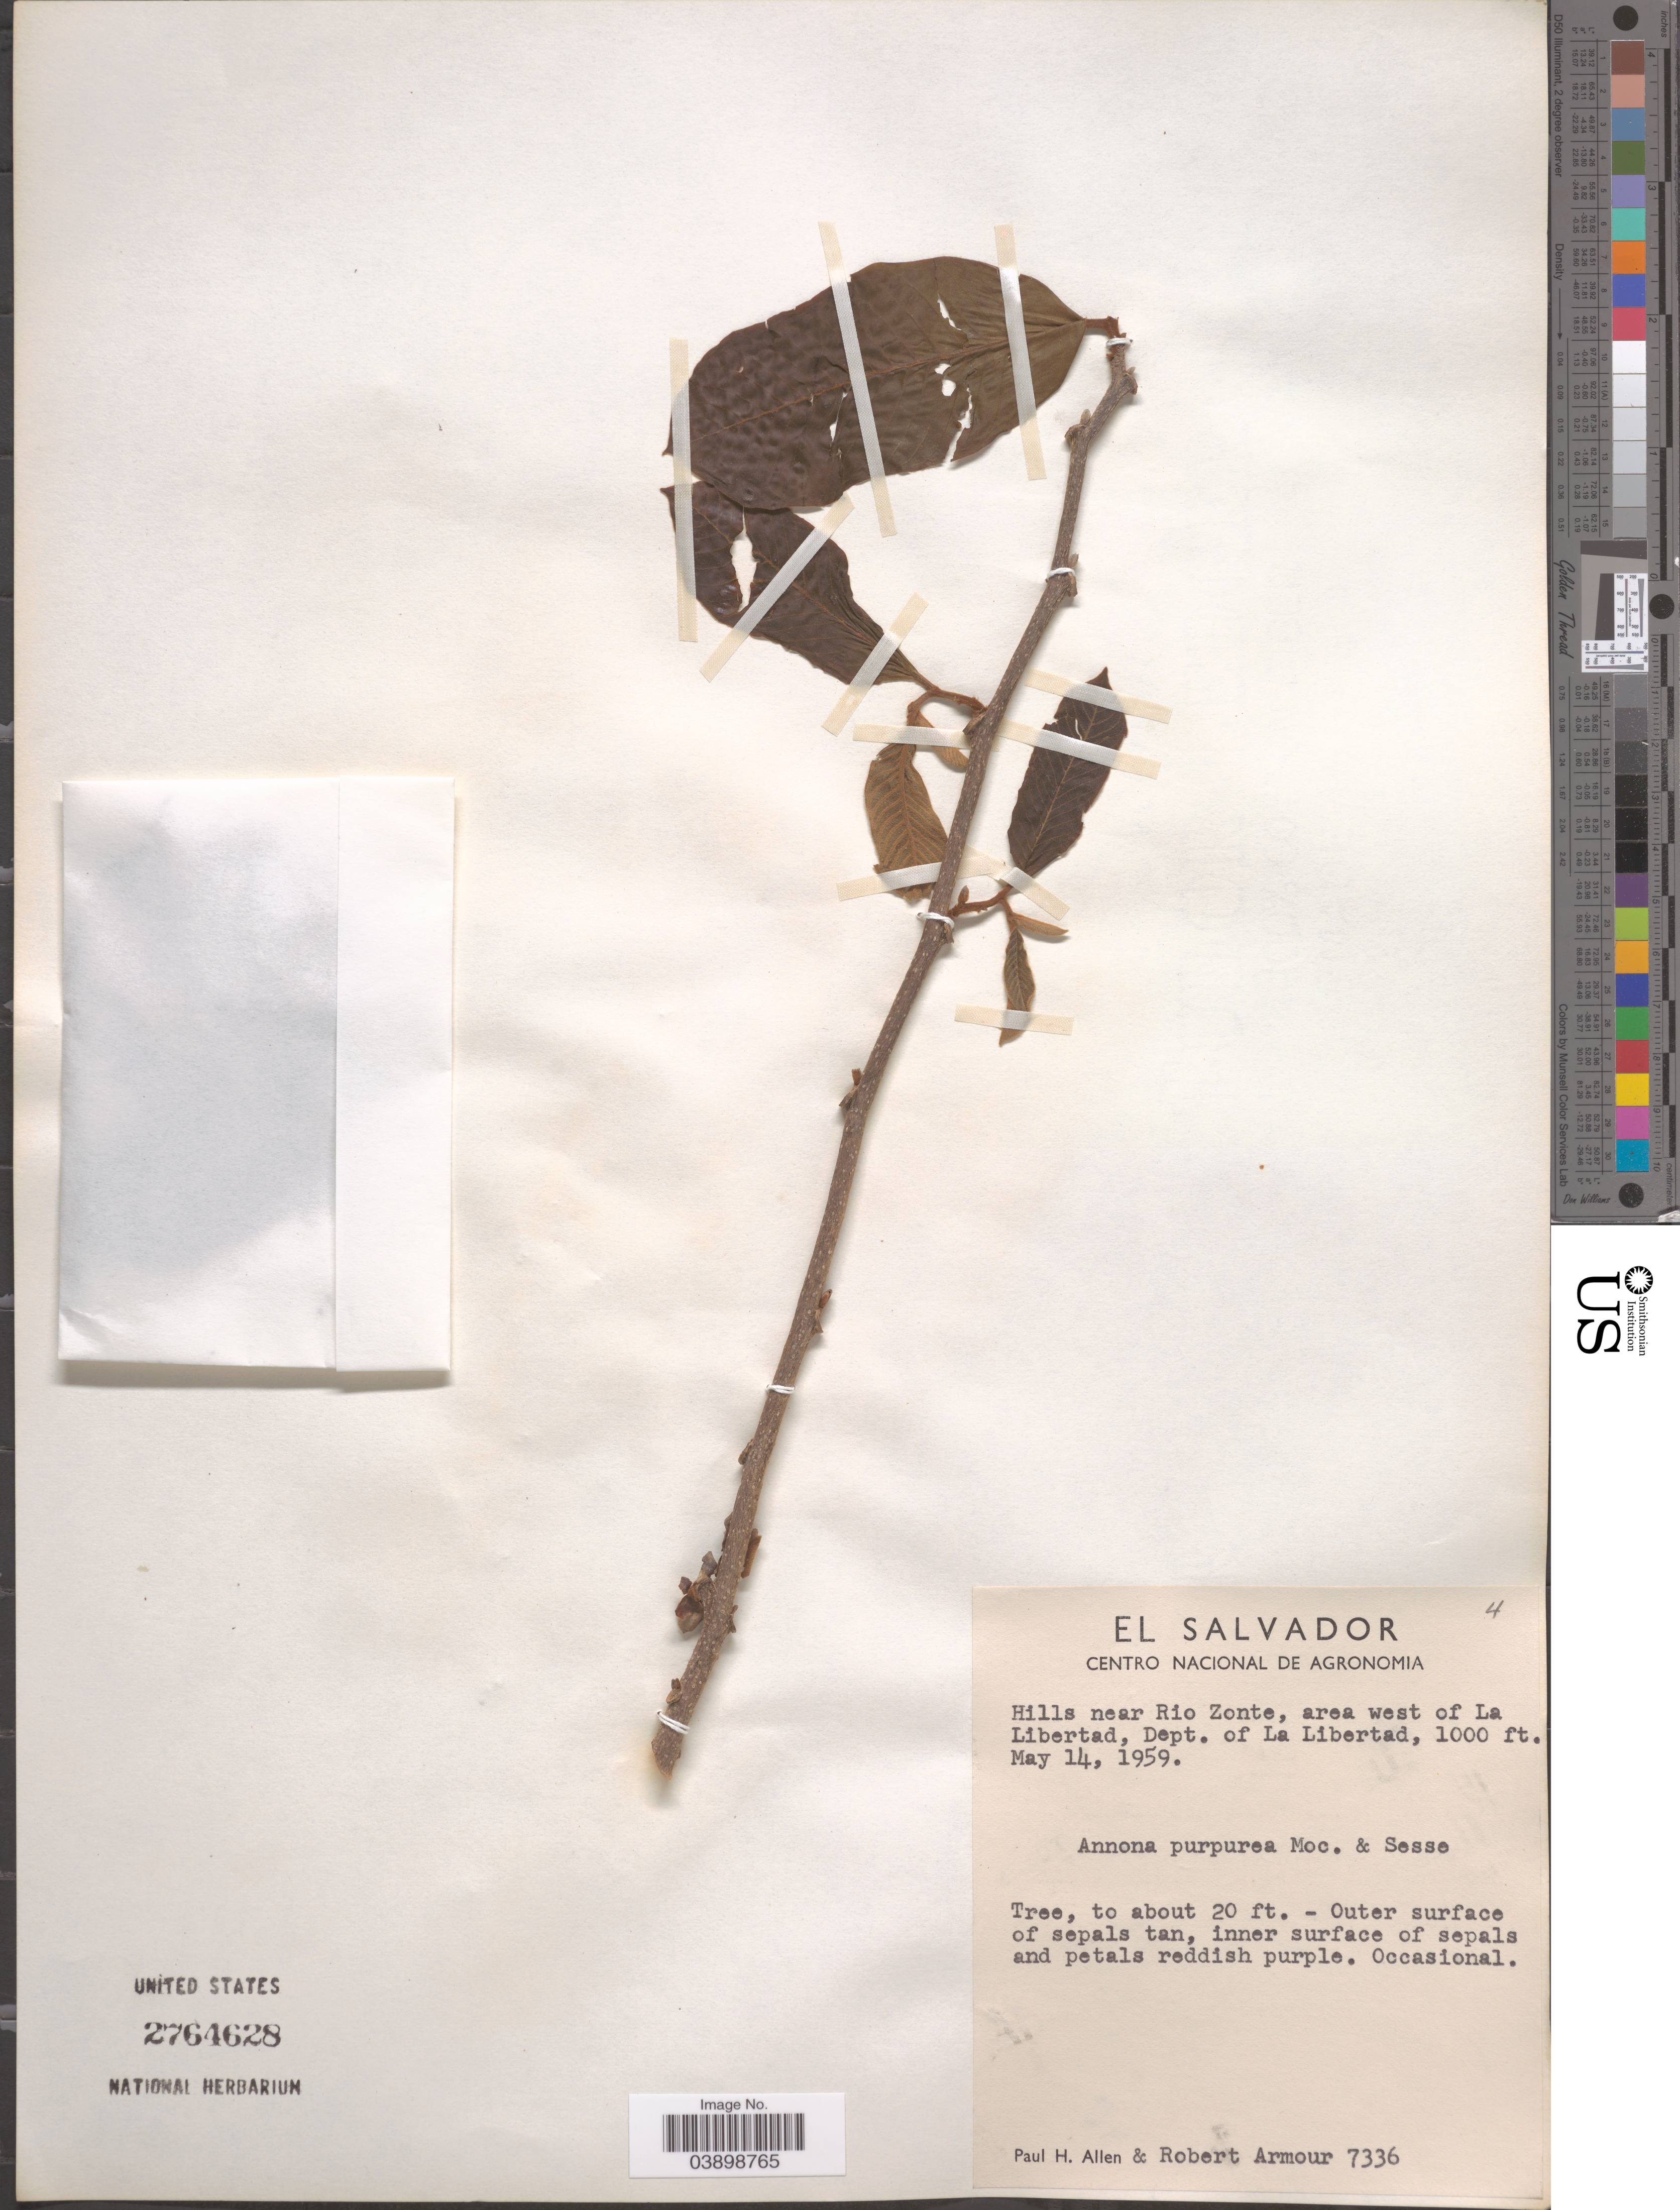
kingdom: Plantae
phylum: Tracheophyta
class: Magnoliopsida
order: Magnoliales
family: Annonaceae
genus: Annona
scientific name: Annona purpurea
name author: Moc. & Sessé ex Dunal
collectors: P. H. Allen & R. Armour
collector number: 7336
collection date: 1959-05-14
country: El Salvador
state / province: La Libertad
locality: Hills near Rio Zonte, area west of La Libertad, Dept. of La Libertad.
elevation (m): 305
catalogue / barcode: US 2764628